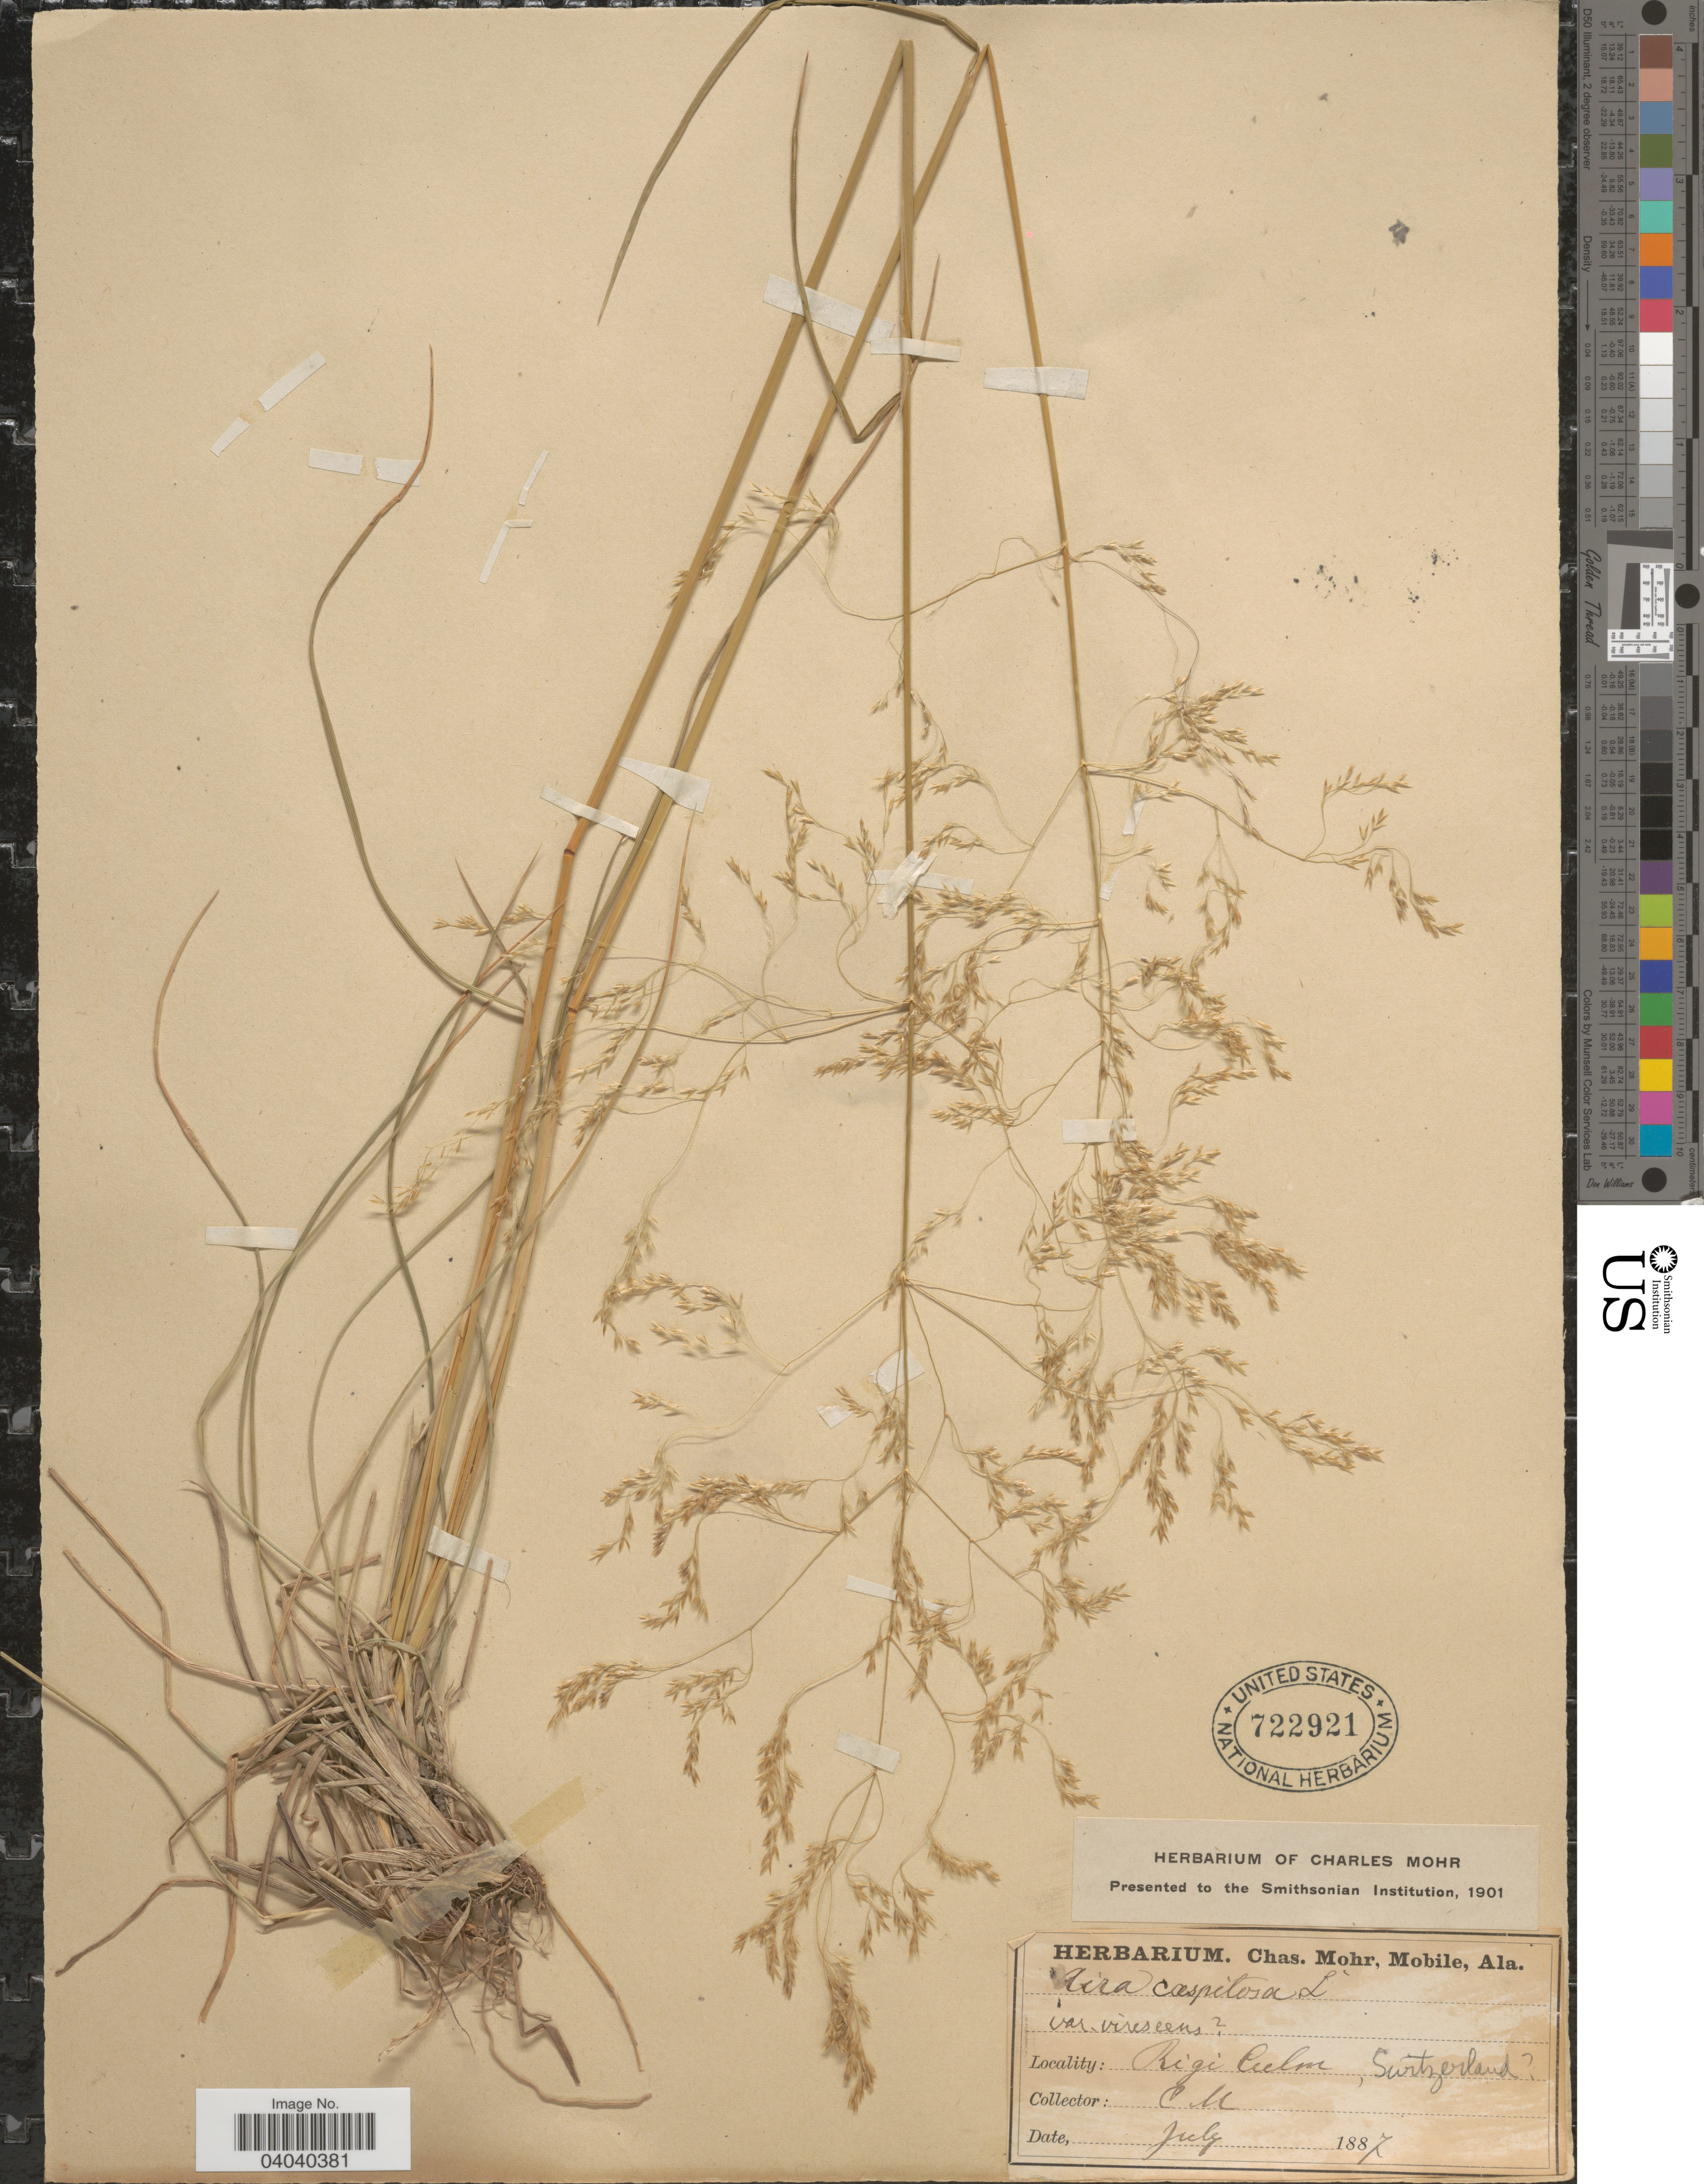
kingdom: Plantae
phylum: Tracheophyta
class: Liliopsida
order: Poales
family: Poaceae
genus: Deschampsia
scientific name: Deschampsia cespitosa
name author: (L.) P. Beauv.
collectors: Mohr, C. T. (herbarium)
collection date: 1887-07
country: Switzerland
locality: Rigi Culm.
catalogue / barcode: US 722921